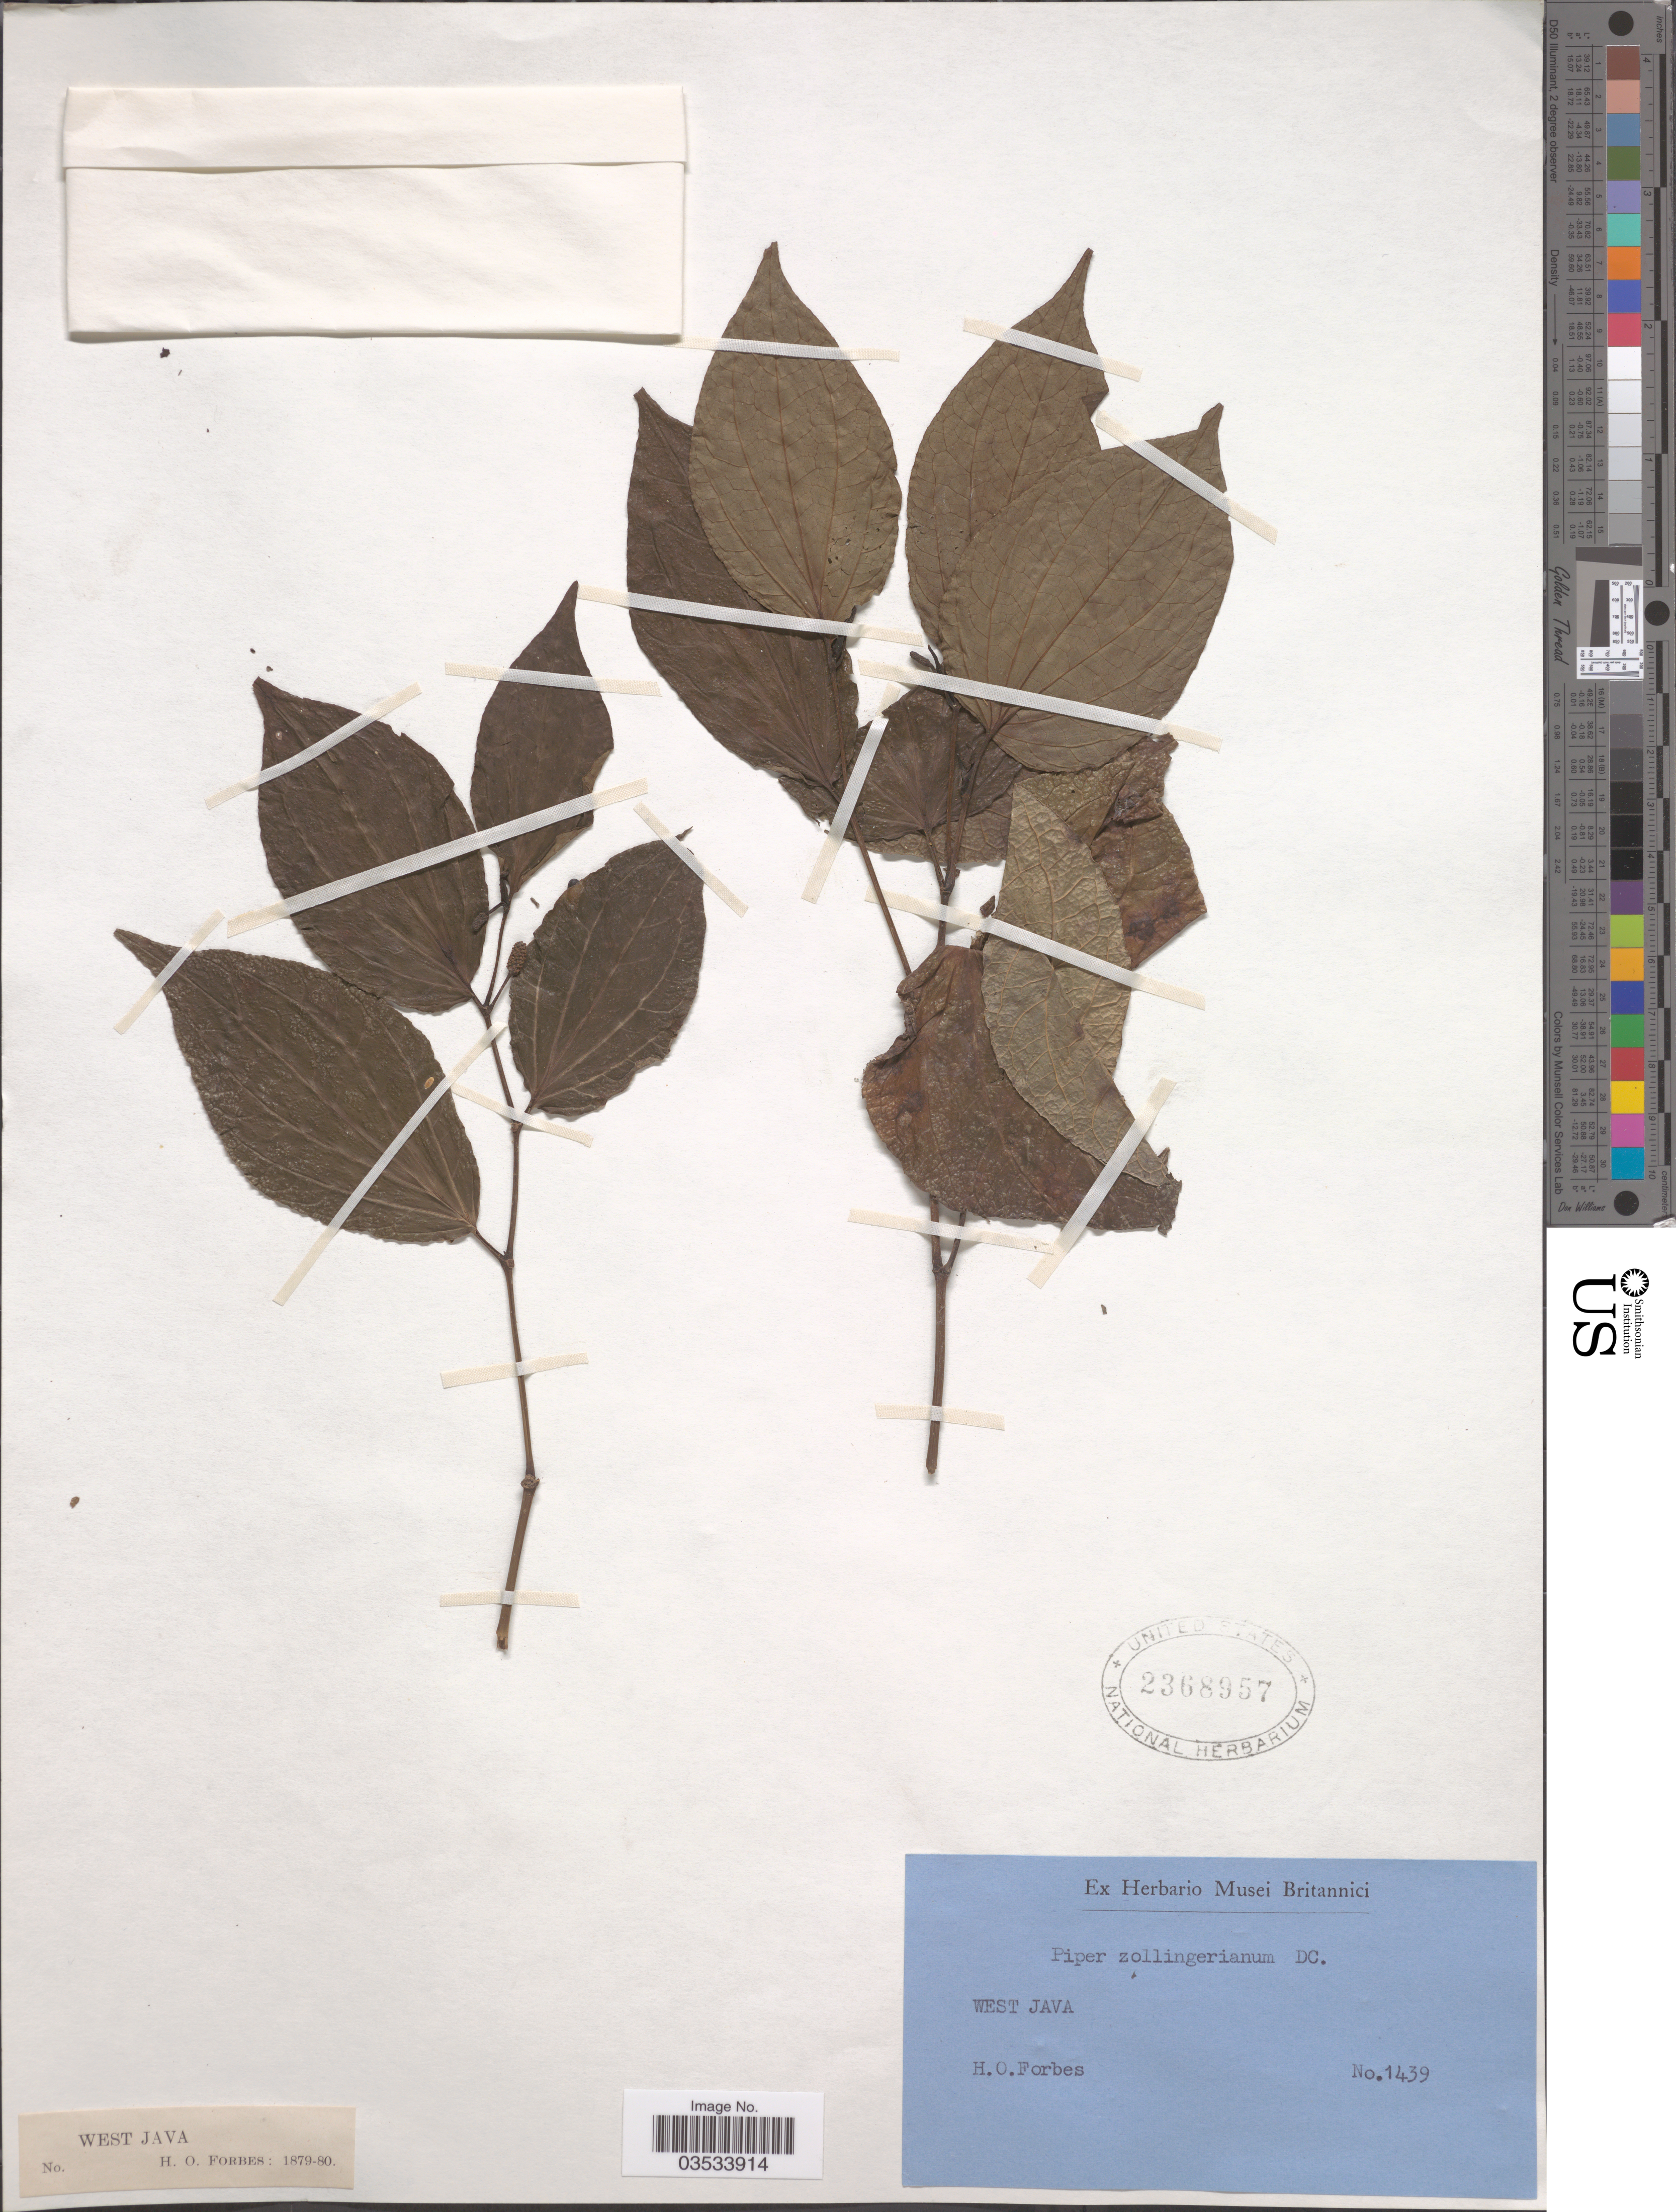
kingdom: Plantae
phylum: Tracheophyta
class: Magnoliopsida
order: Piperales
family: Piperaceae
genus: Piper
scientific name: Piper zollingerianum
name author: C. DC.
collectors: H. O. Forbes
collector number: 1439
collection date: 1879/1880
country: Indonesia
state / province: Java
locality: West Java.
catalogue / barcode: US 2368957